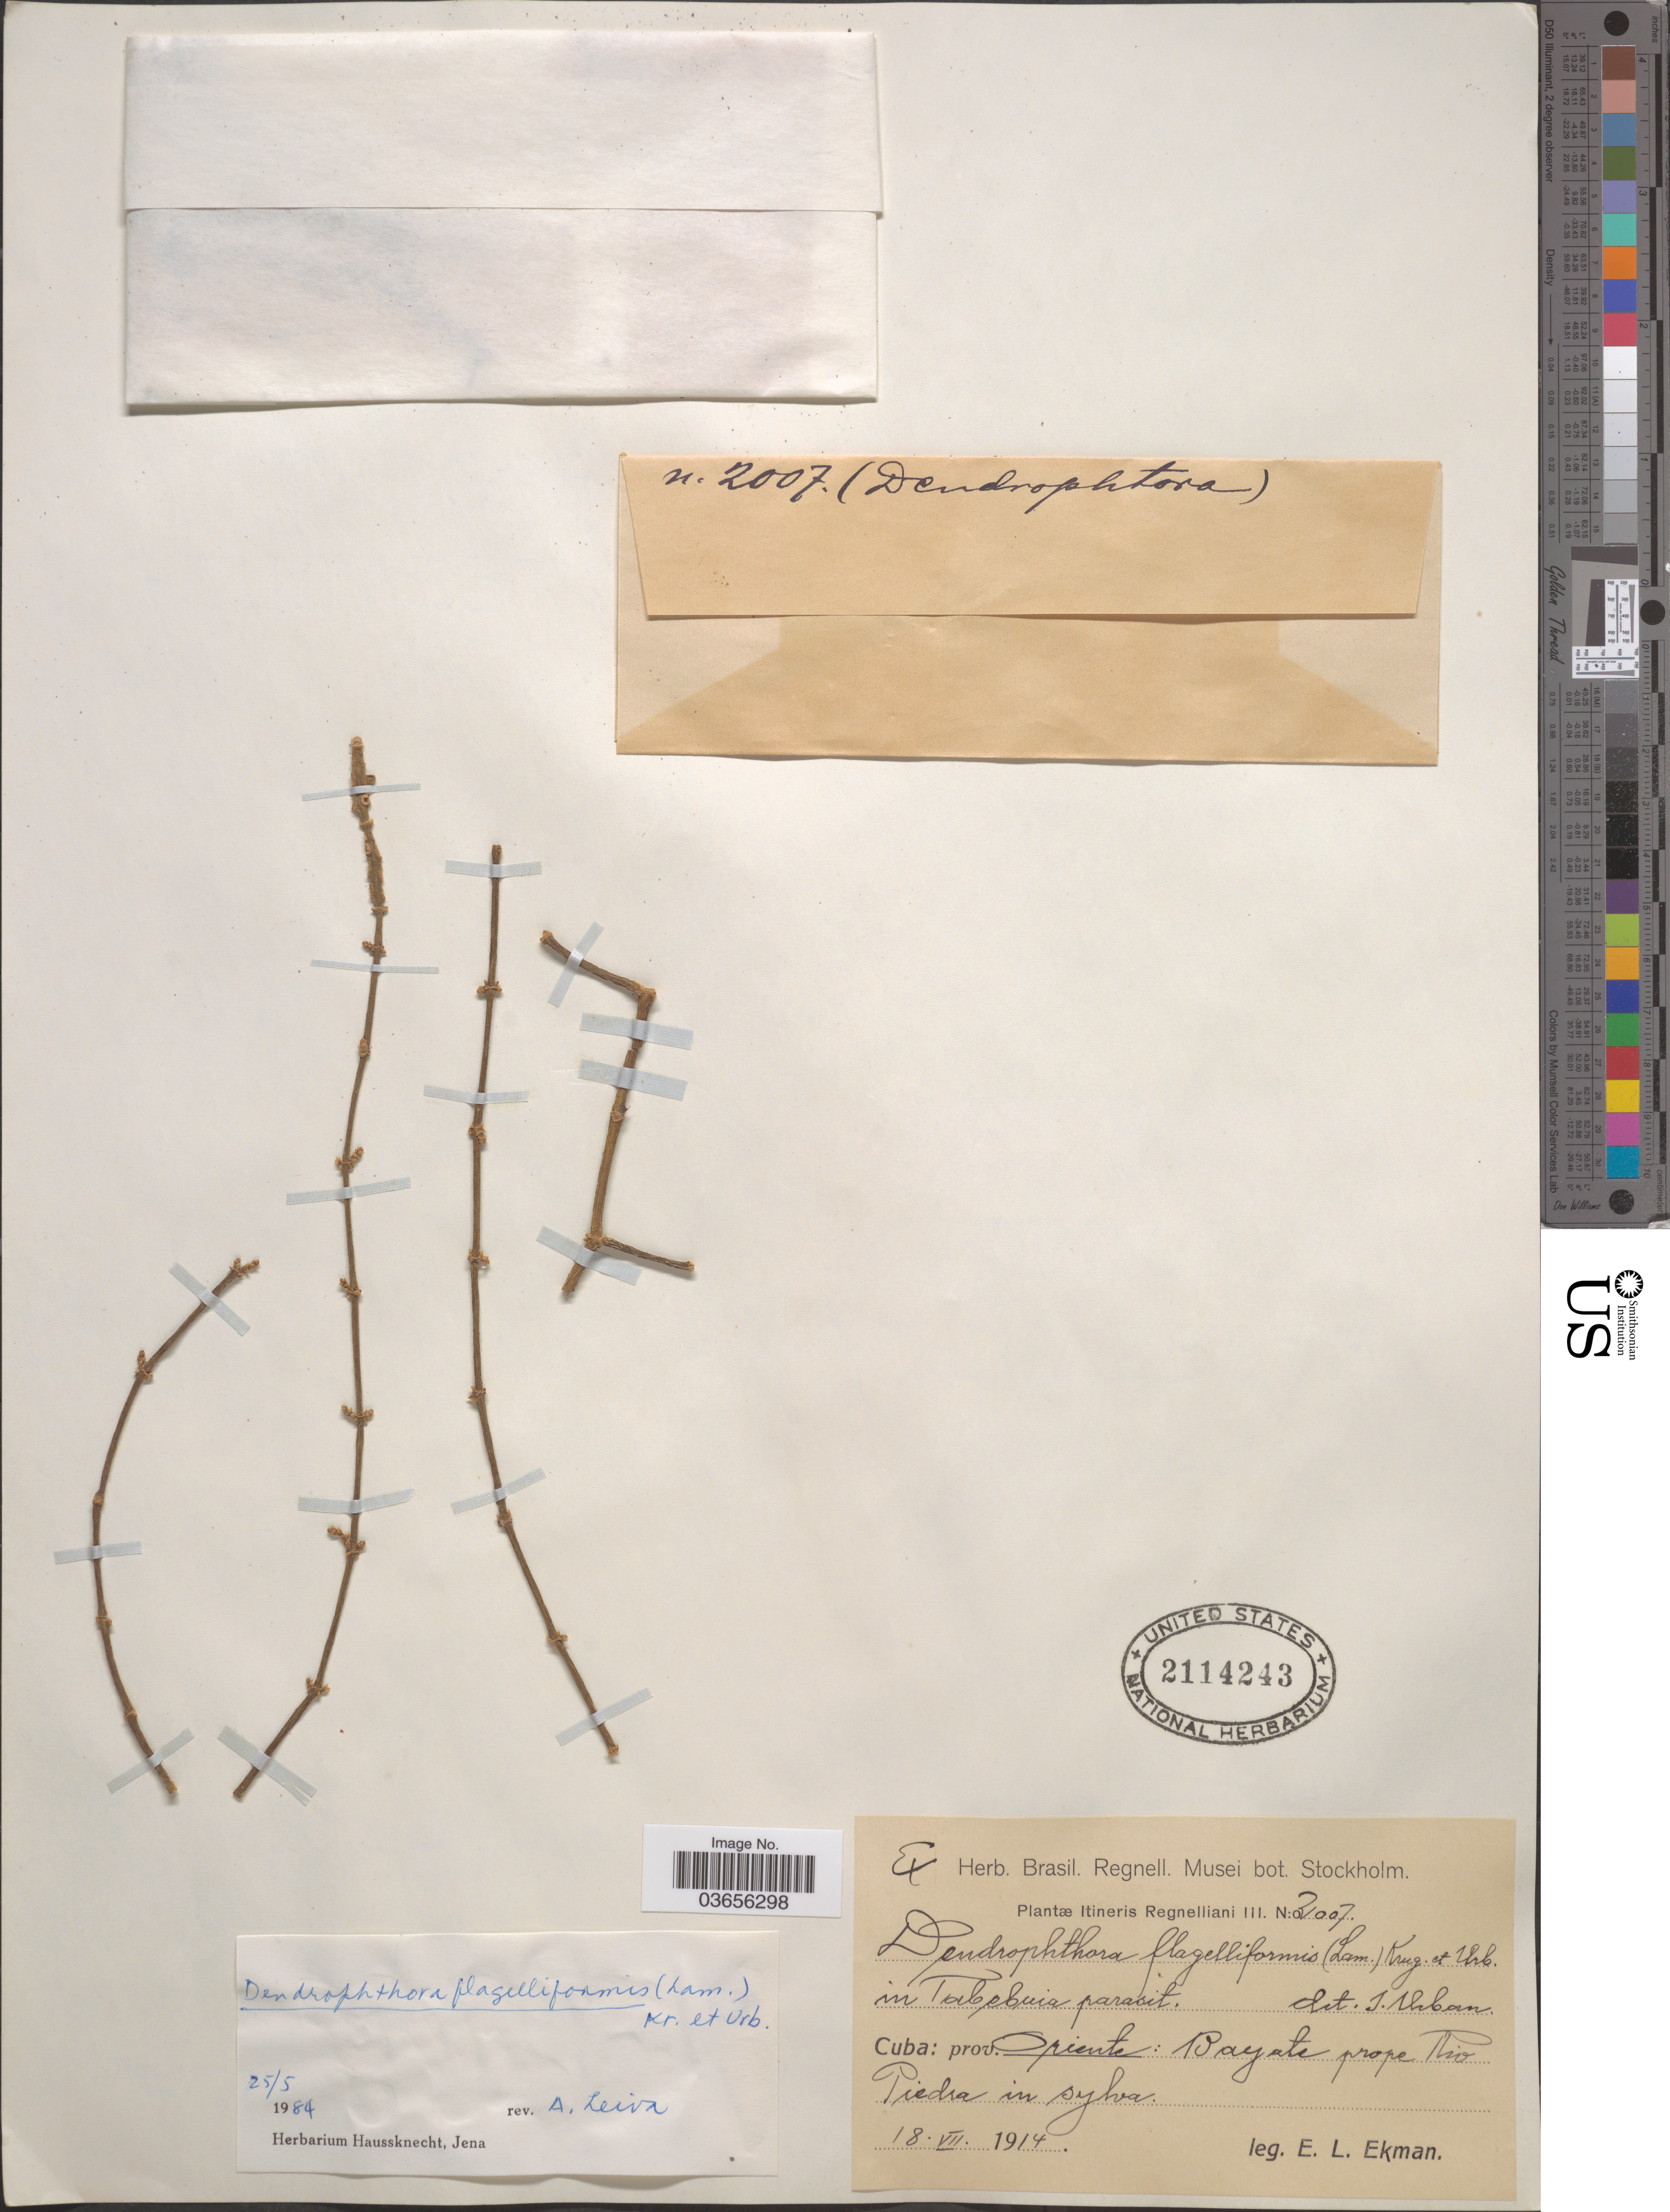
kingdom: Plantae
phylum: Tracheophyta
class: Magnoliopsida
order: Santalales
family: Viscaceae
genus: Dendrophthora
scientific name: Dendrophthora flagelliformis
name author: (Lam.) Krug & Urb.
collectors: E. L. Ekman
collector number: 31007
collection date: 1914-07-18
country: Cuba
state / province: Oriente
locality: Bayate prope Rio Piedra in sylva.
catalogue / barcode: US 2114243